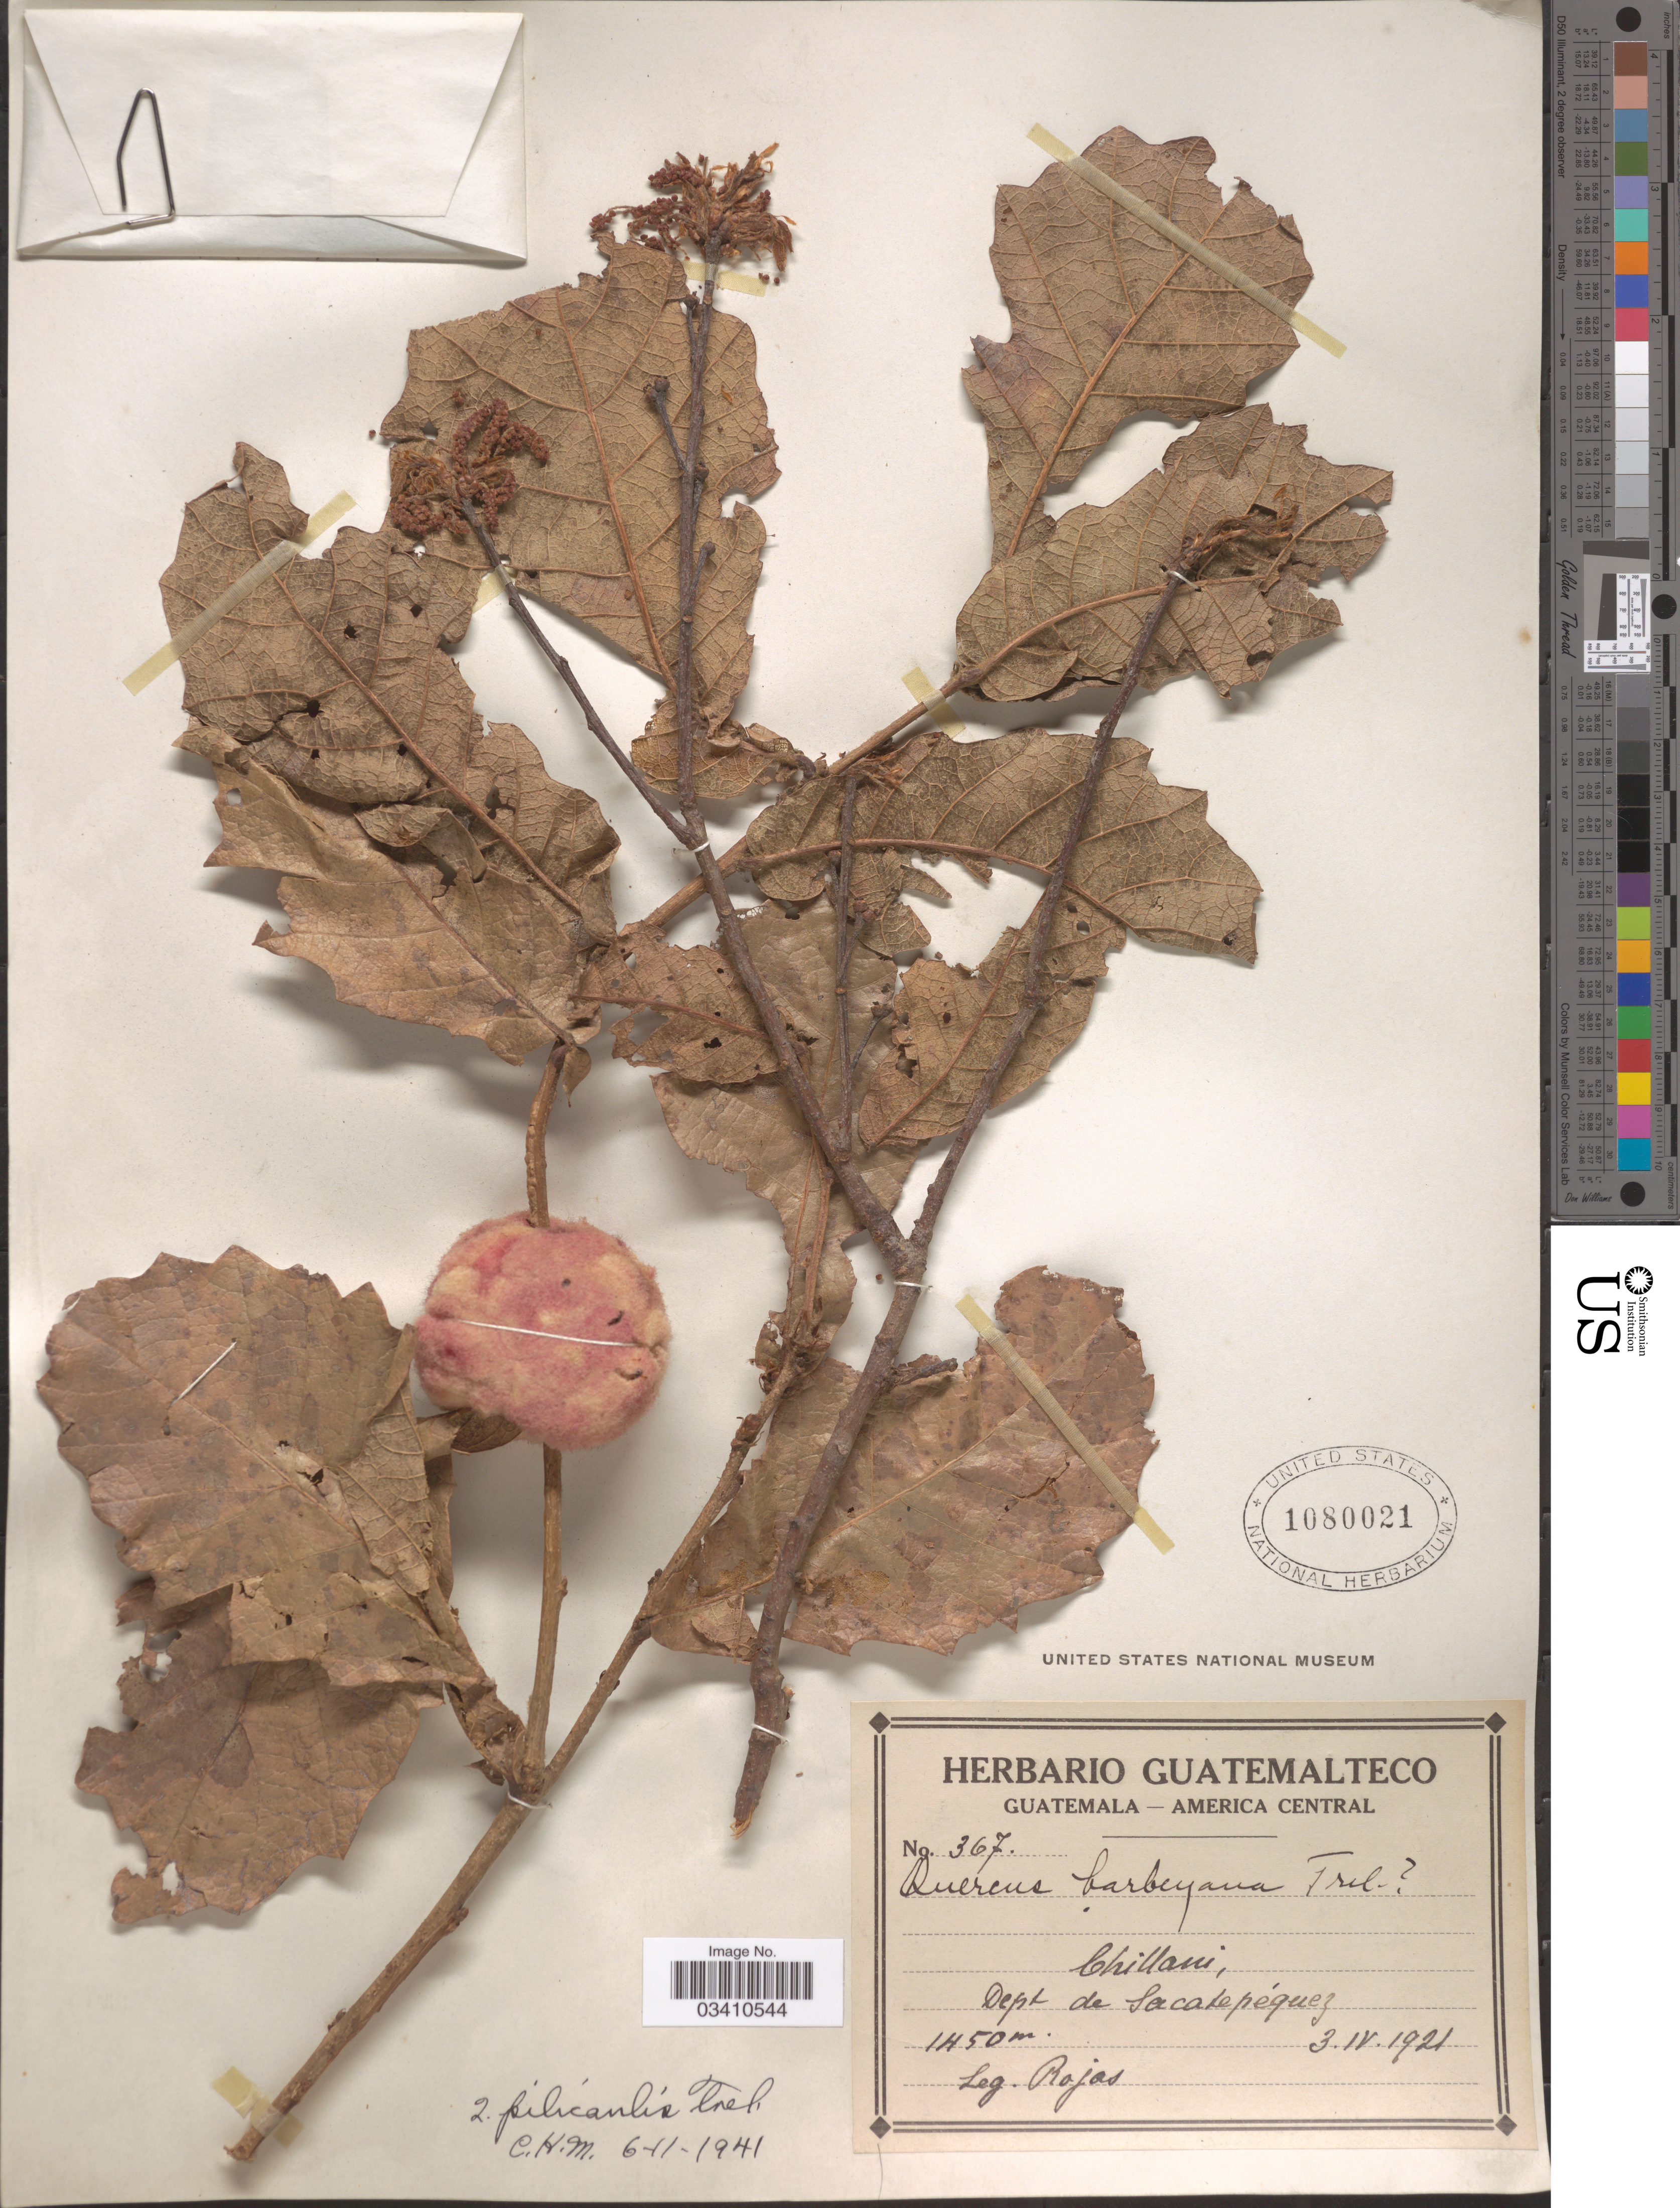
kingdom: Plantae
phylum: Tracheophyta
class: Magnoliopsida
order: Fagales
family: Fagaceae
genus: Quercus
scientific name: Quercus pilicaulis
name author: Trel.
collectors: Rojas, --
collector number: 367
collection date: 1921-04-03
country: Guatemala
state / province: Sacatepéquez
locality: Chillani, Dept. de Sacatepéquez.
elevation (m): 1450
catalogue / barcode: US 1080021